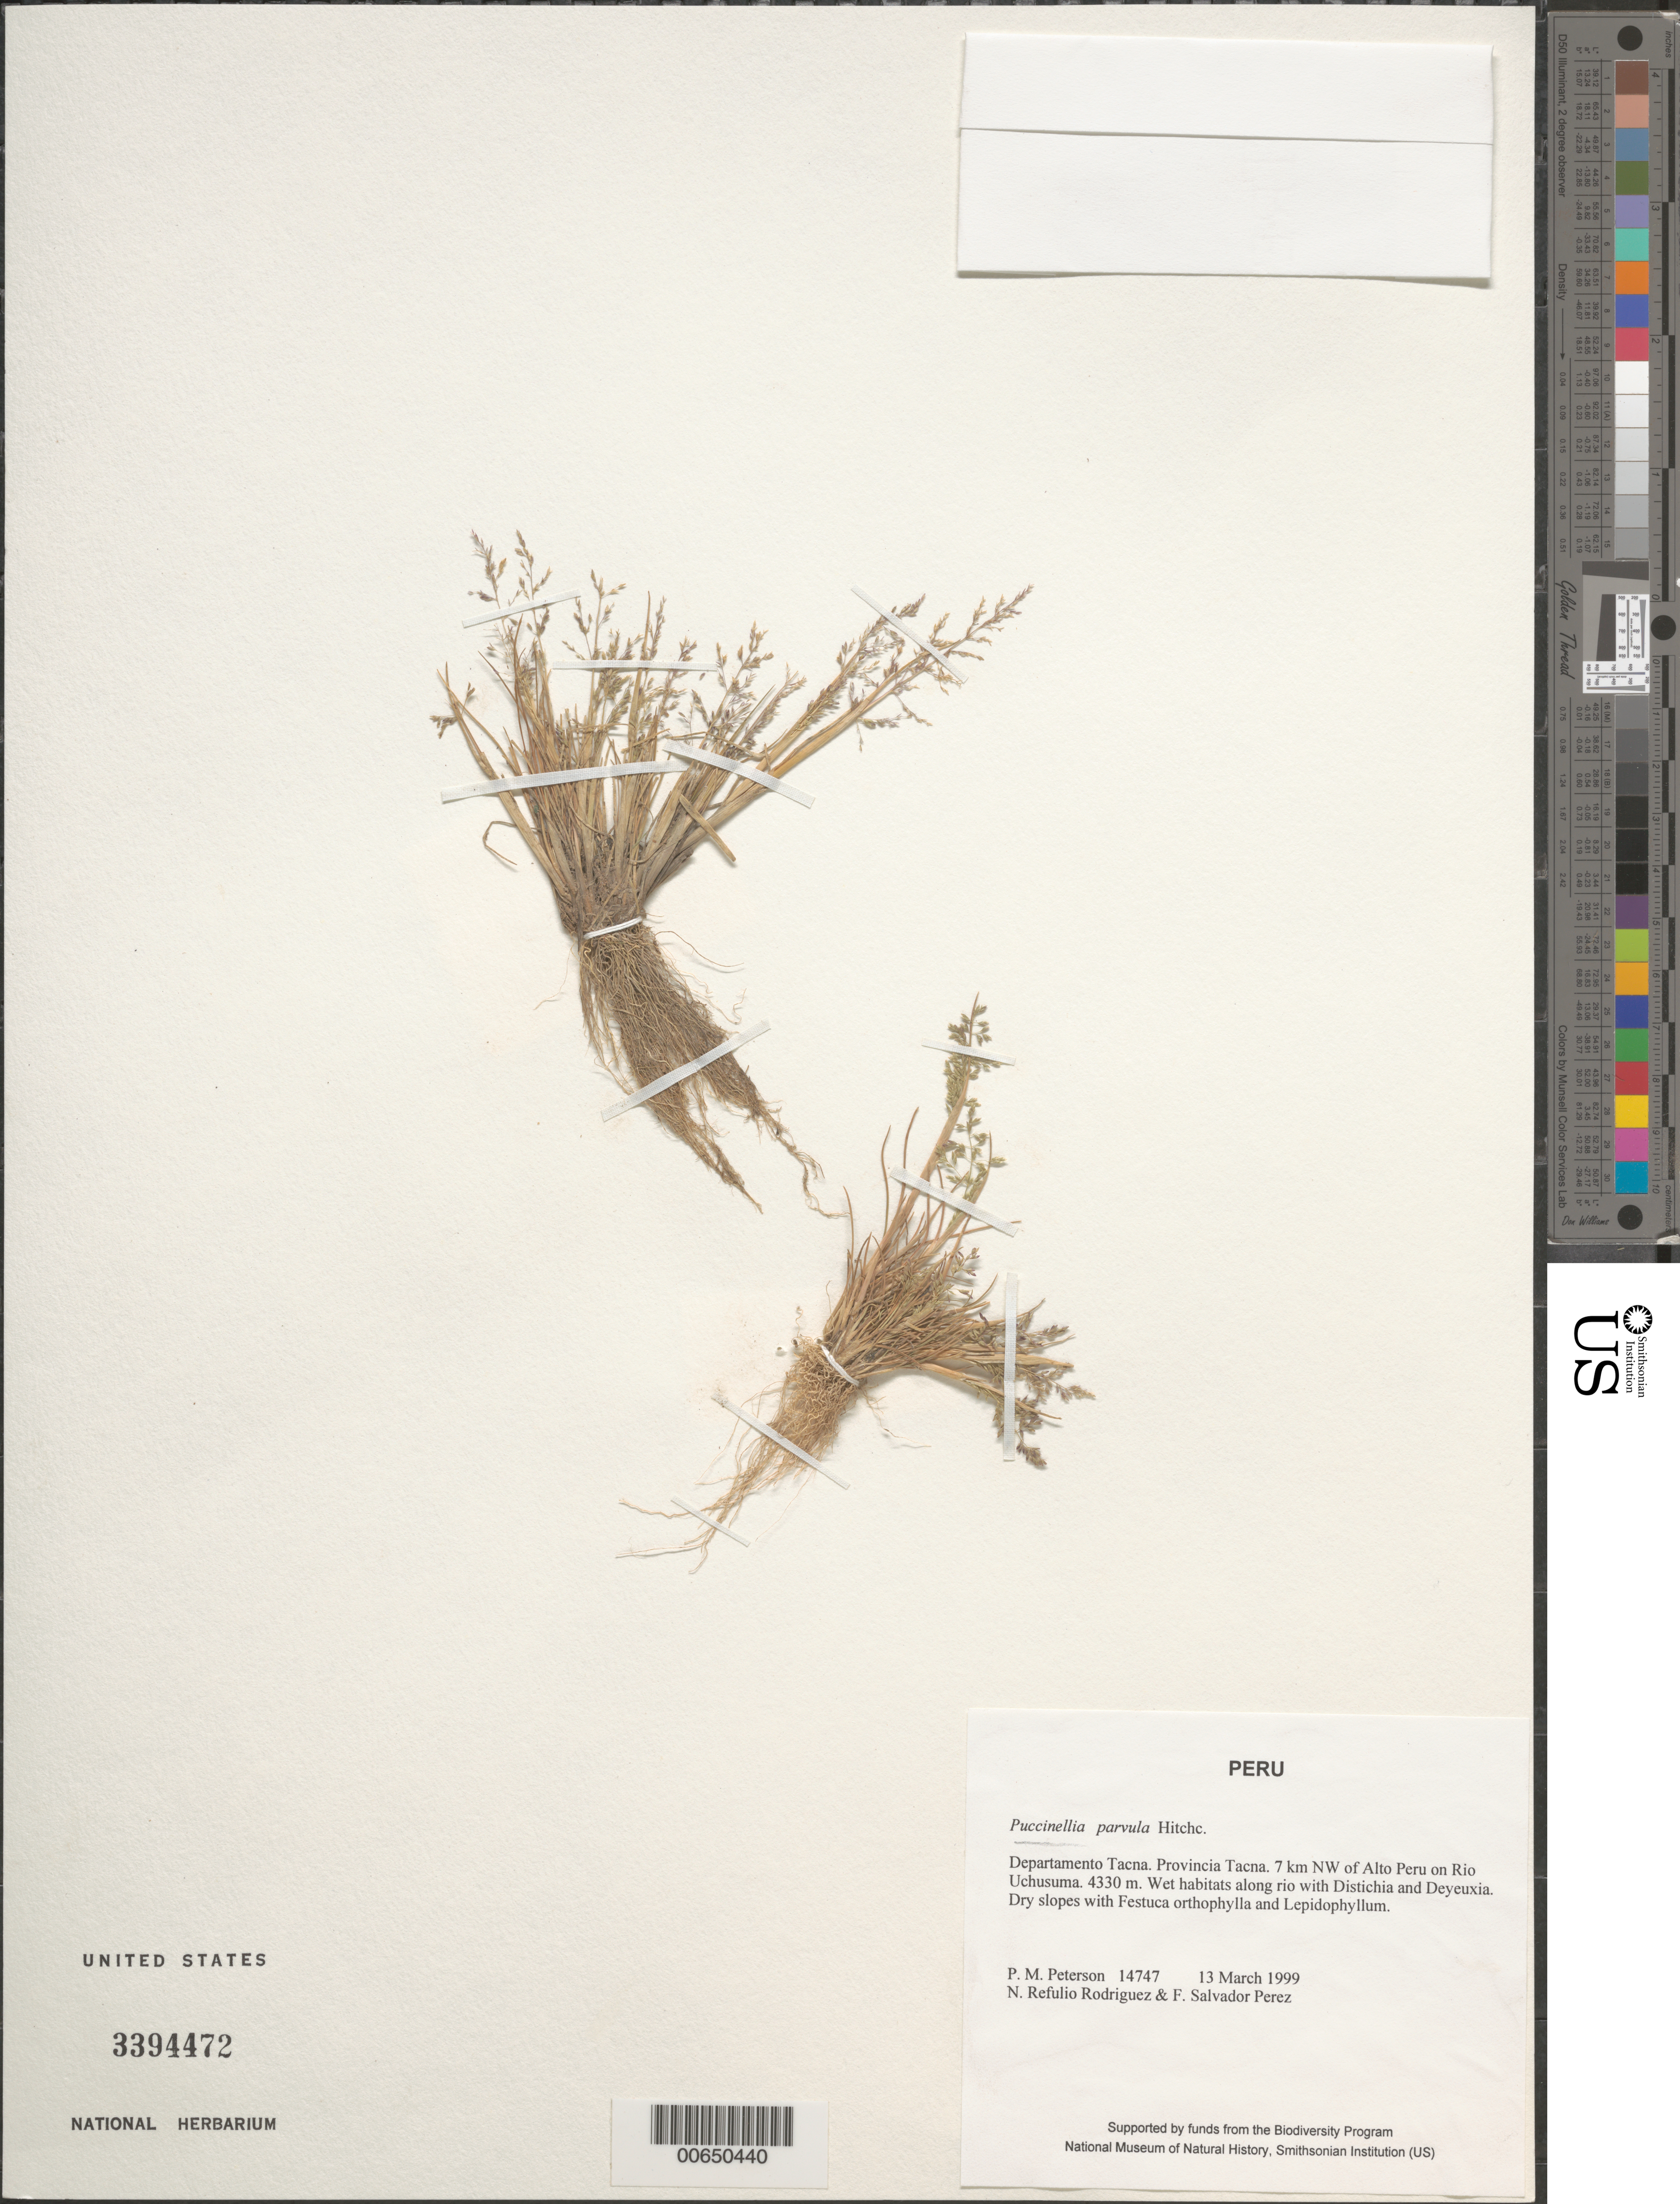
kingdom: Plantae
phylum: Tracheophyta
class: Liliopsida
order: Poales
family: Poaceae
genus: Puccinellia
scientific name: Puccinellia parvula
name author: Hitchc.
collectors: P. M. Peterson, N. Refulio-Rodríguez & F. Salvador Perez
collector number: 14747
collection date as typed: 13 Mar 1999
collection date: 1999-03-13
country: Peru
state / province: Tacna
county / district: Tacna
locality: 7 km NW of Alto Peru on Rio Uchusuma.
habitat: Wet habitats along rio with Distichia and Deyeuxia. Dry slopes with Festuca orthophylla and Lepidophyllum.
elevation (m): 4330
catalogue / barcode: US 3394472